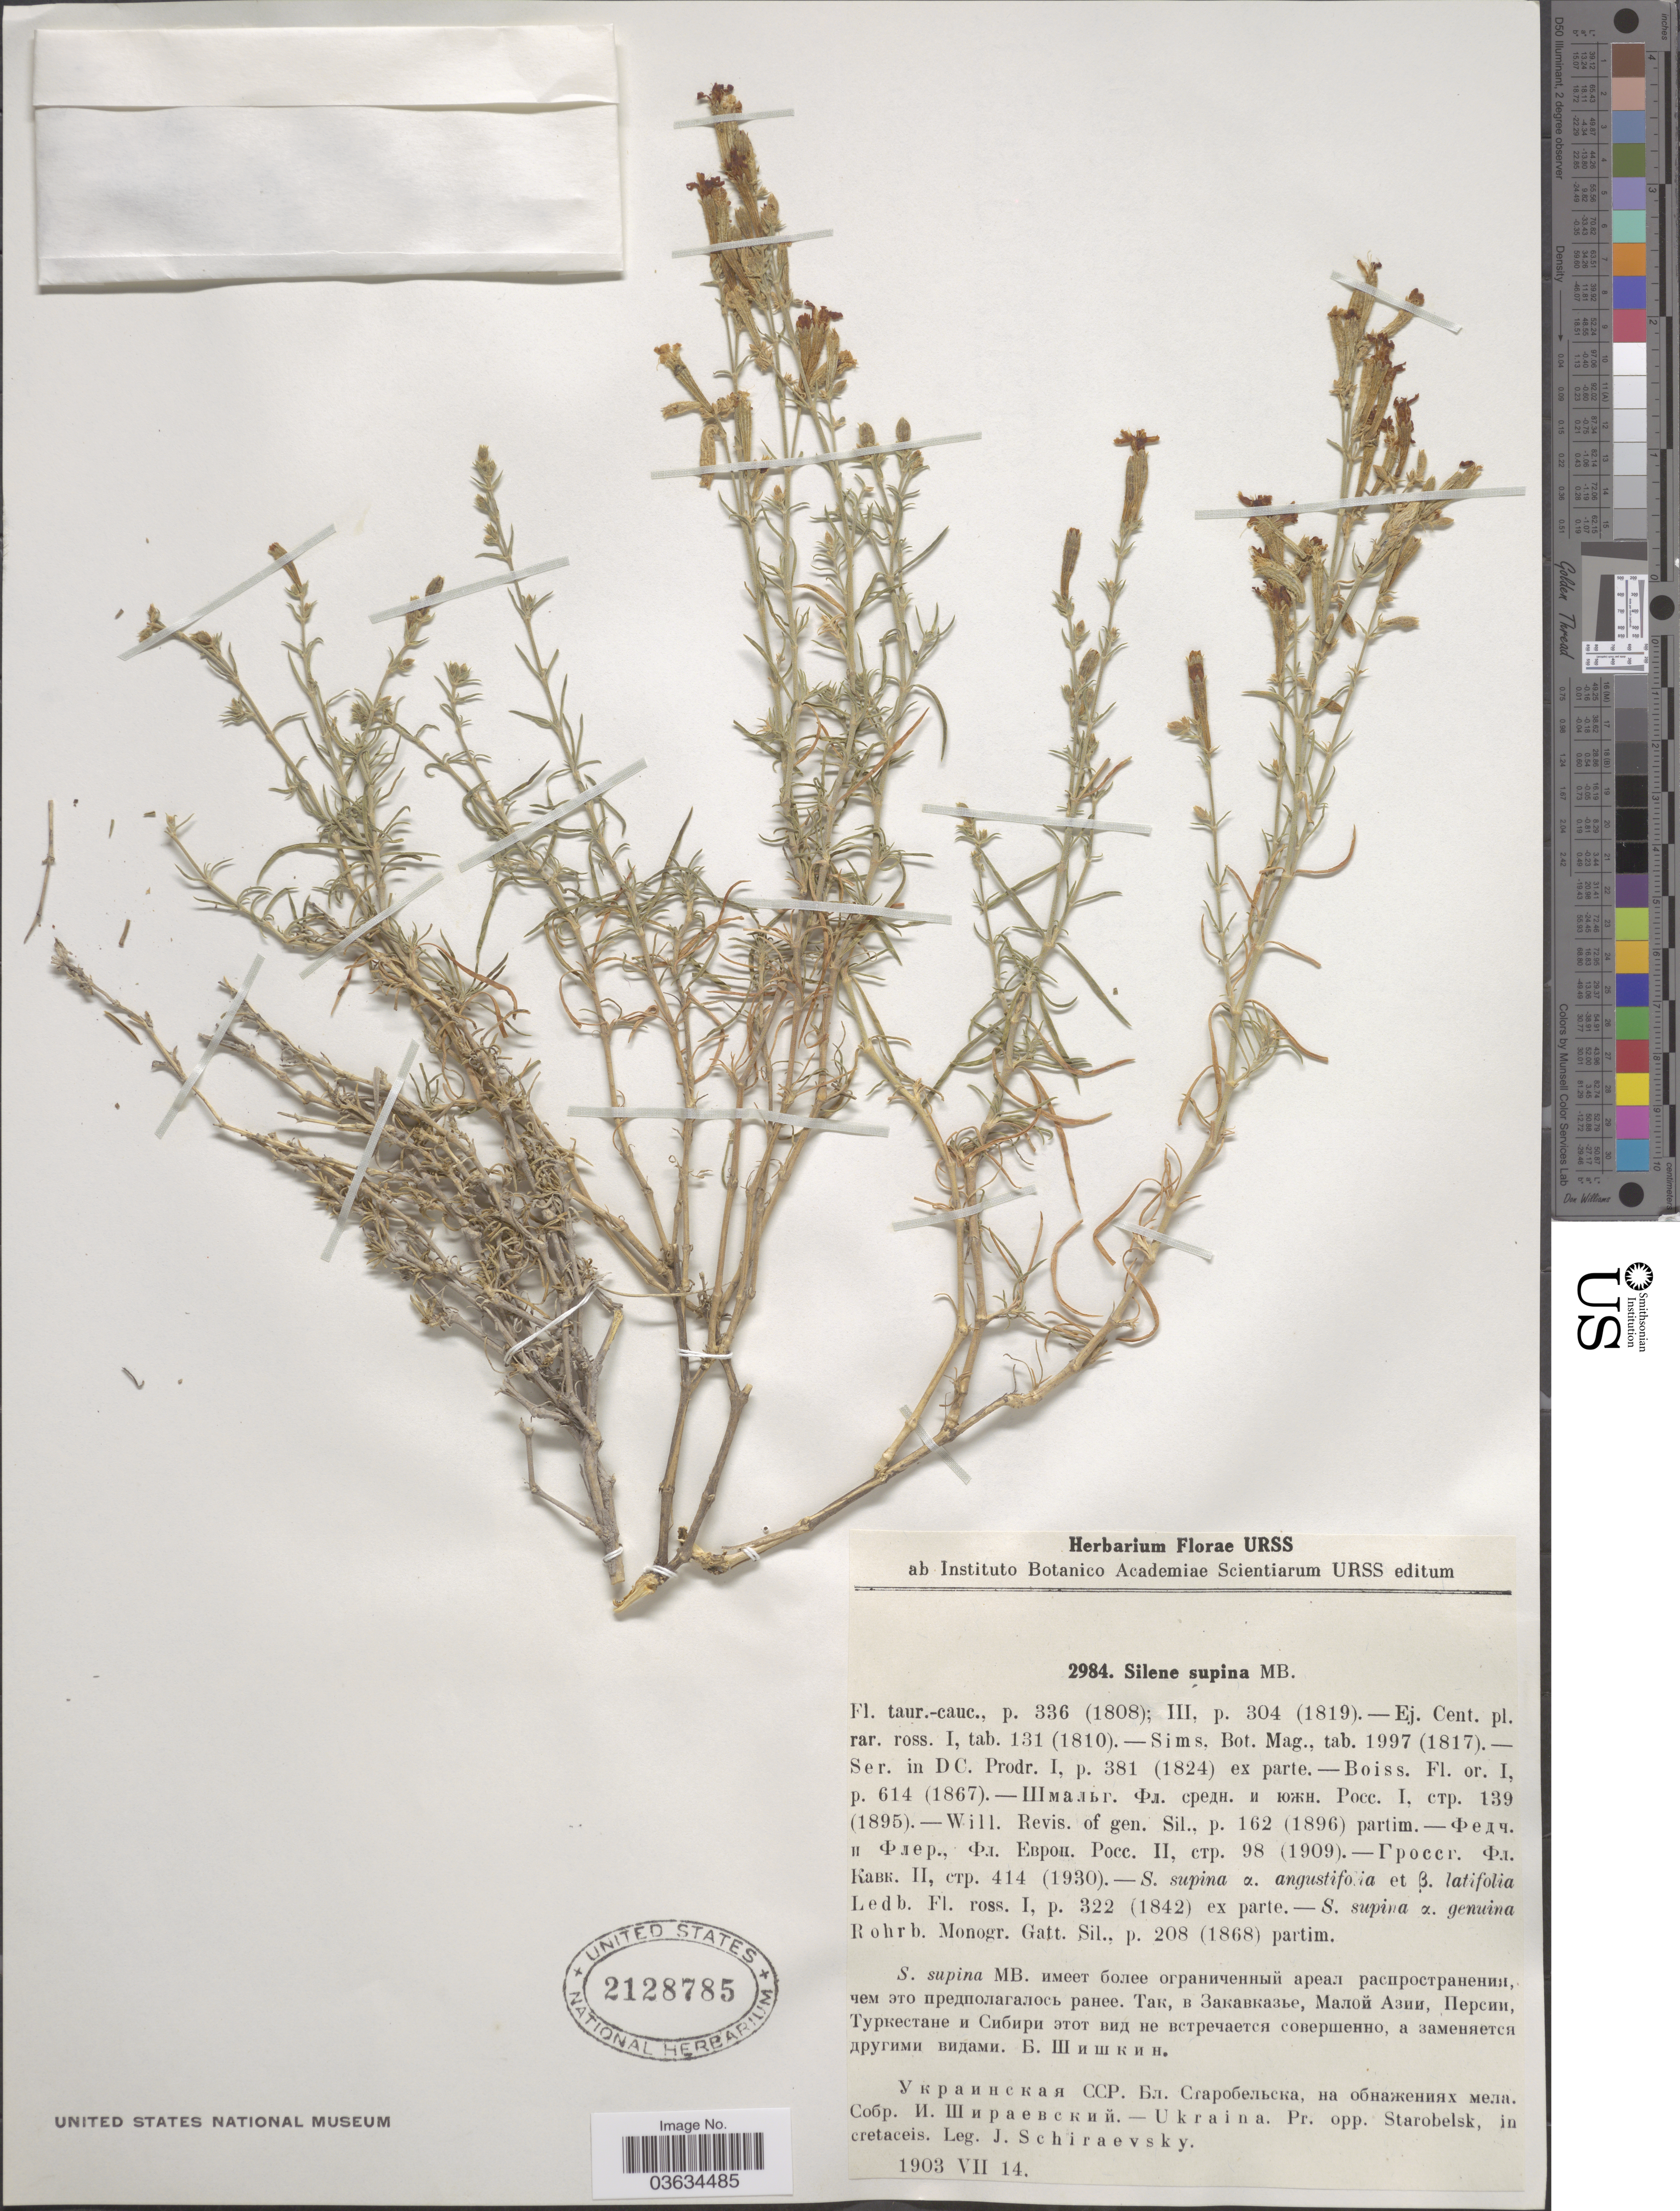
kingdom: Plantae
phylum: Tracheophyta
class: Magnoliopsida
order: Caryophyllales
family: Caryophyllaceae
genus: Silene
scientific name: Silene supina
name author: M. Bieb.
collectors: J. Schiraevsky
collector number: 2984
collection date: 1903-07-14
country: Ukraine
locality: Pr. opp. Starobelsk, in cretaceis.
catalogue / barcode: US 2128785